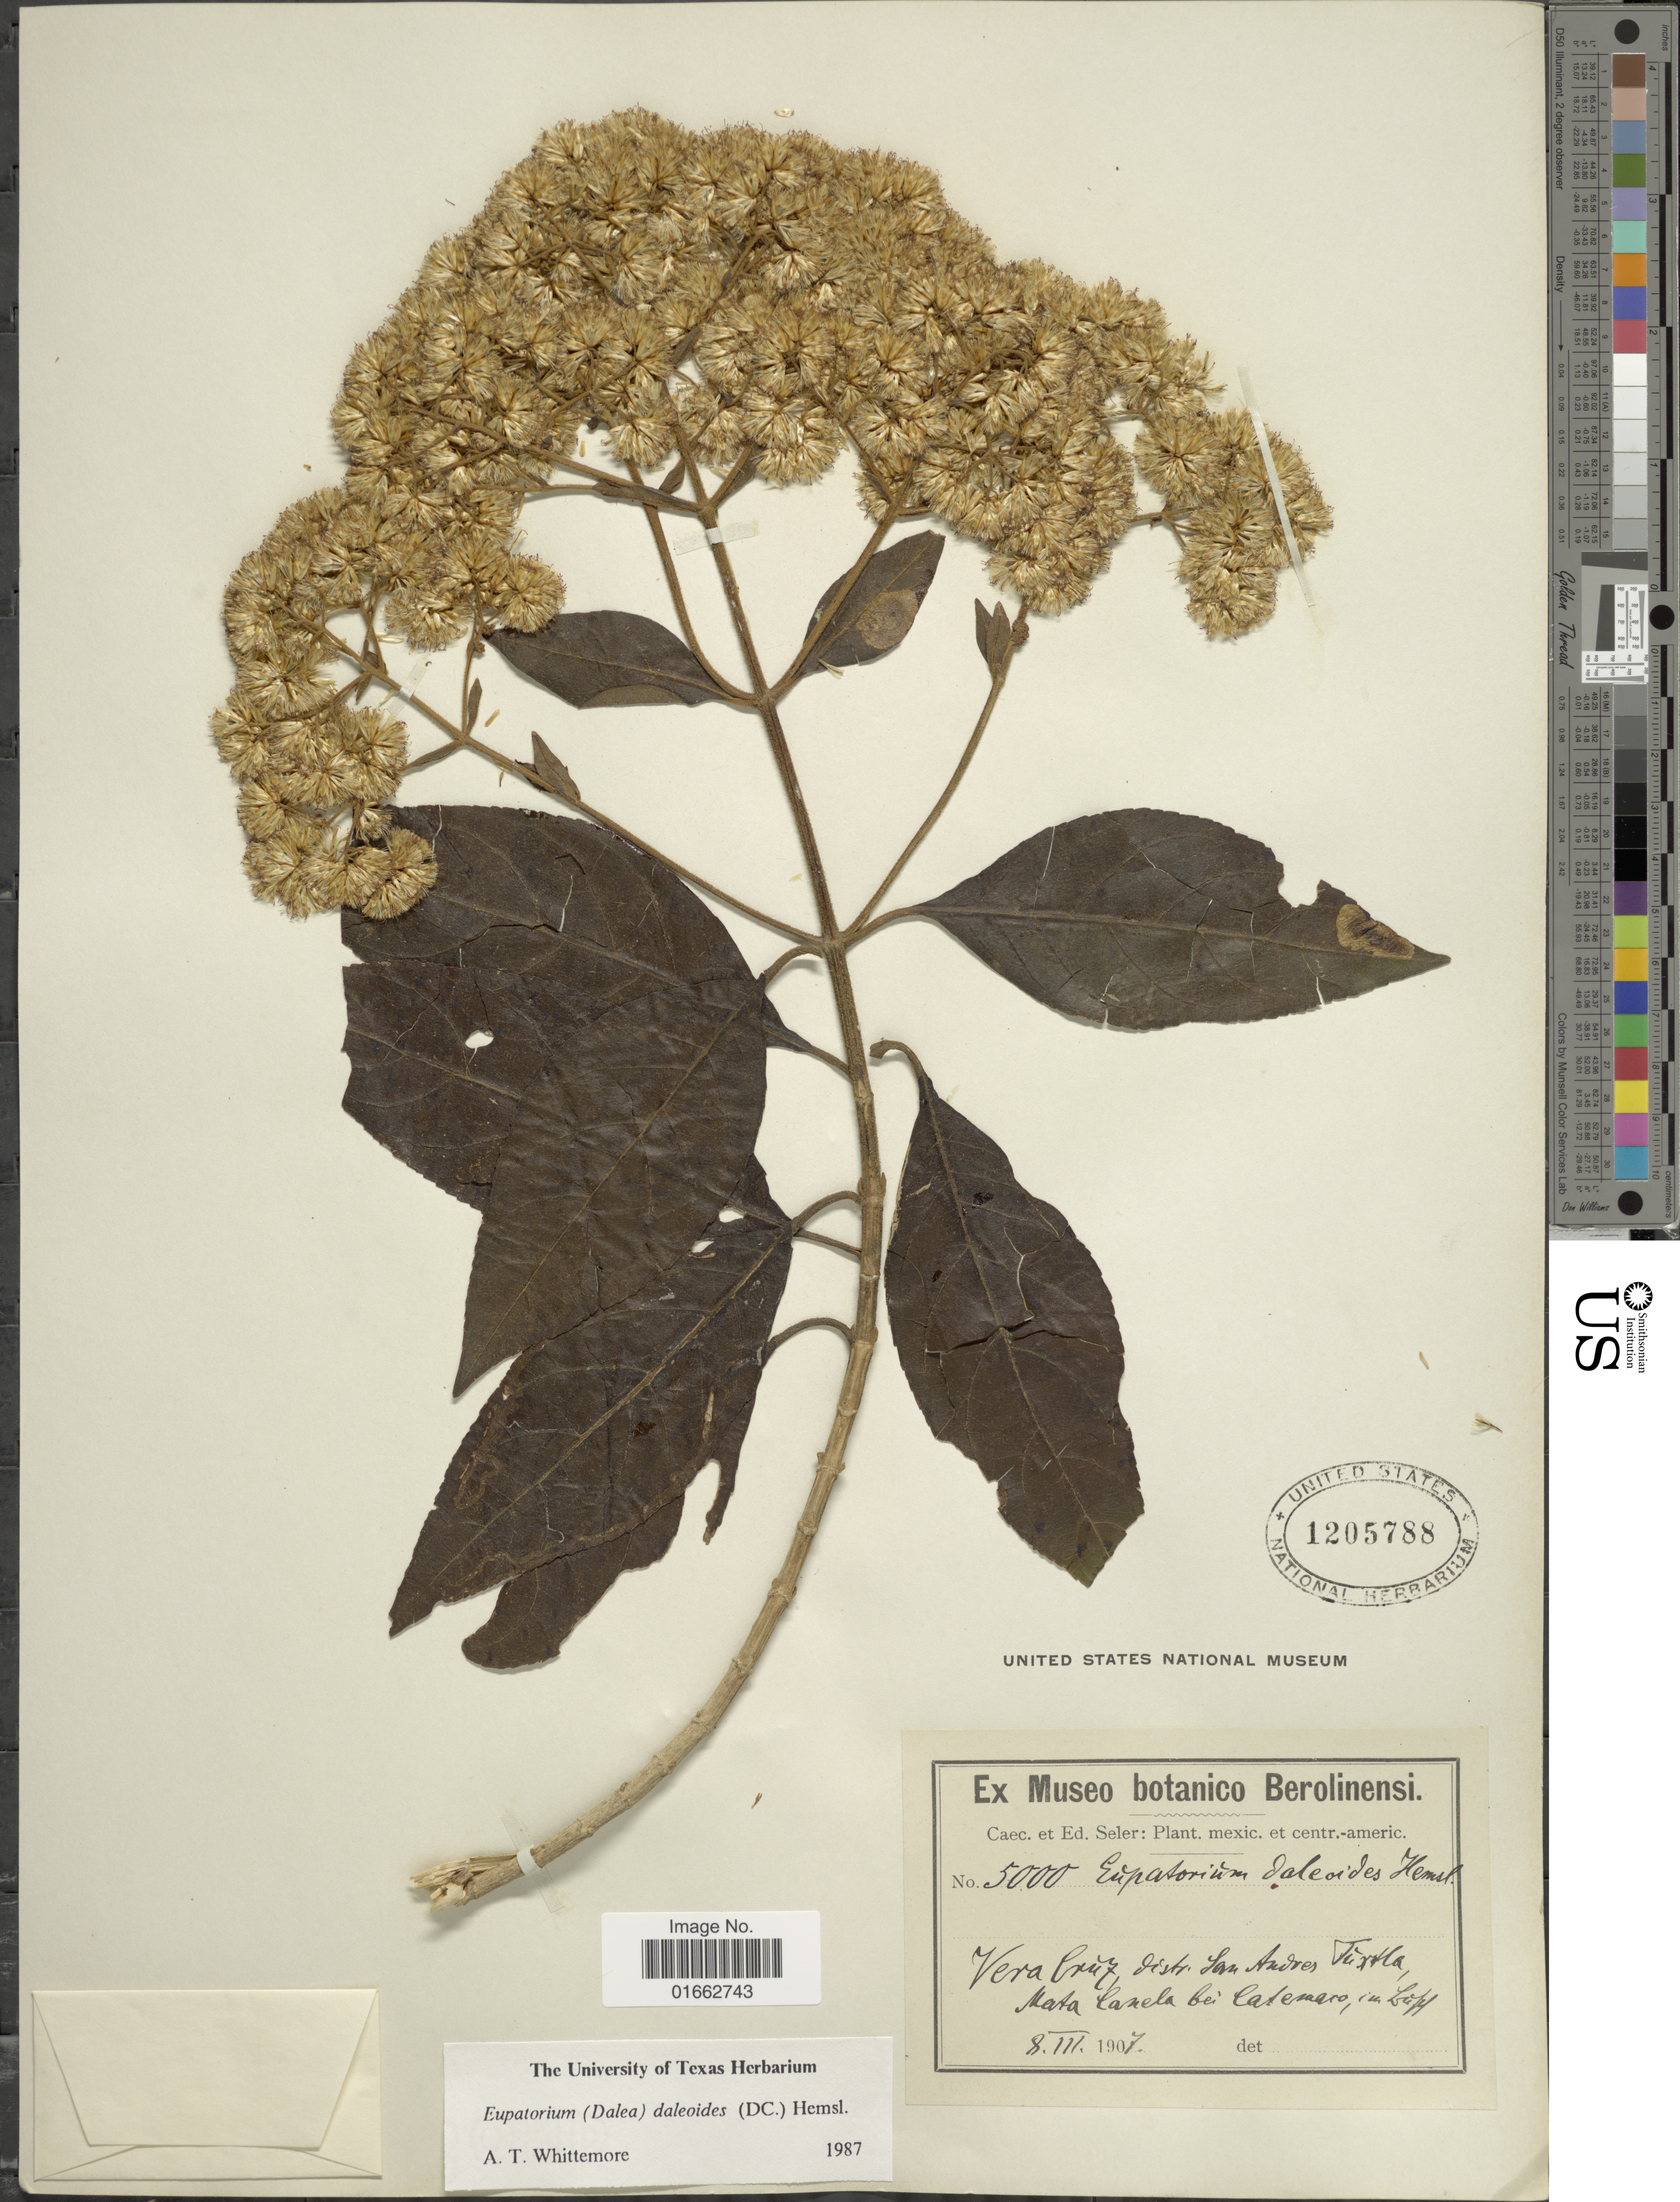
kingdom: Plantae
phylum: Tracheophyta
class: Magnoliopsida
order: Asterales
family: Asteraceae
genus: Critonia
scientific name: Critonia daleoides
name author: DC.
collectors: ex Caec. et Ed Seler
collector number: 5000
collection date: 1907-03-08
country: Mexico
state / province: Veracruz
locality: Vera Cruz, distr. San Andres Tuxtla, Mata Canela bei Catemaco, im Lupf [interpreted]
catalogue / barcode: US 1205788